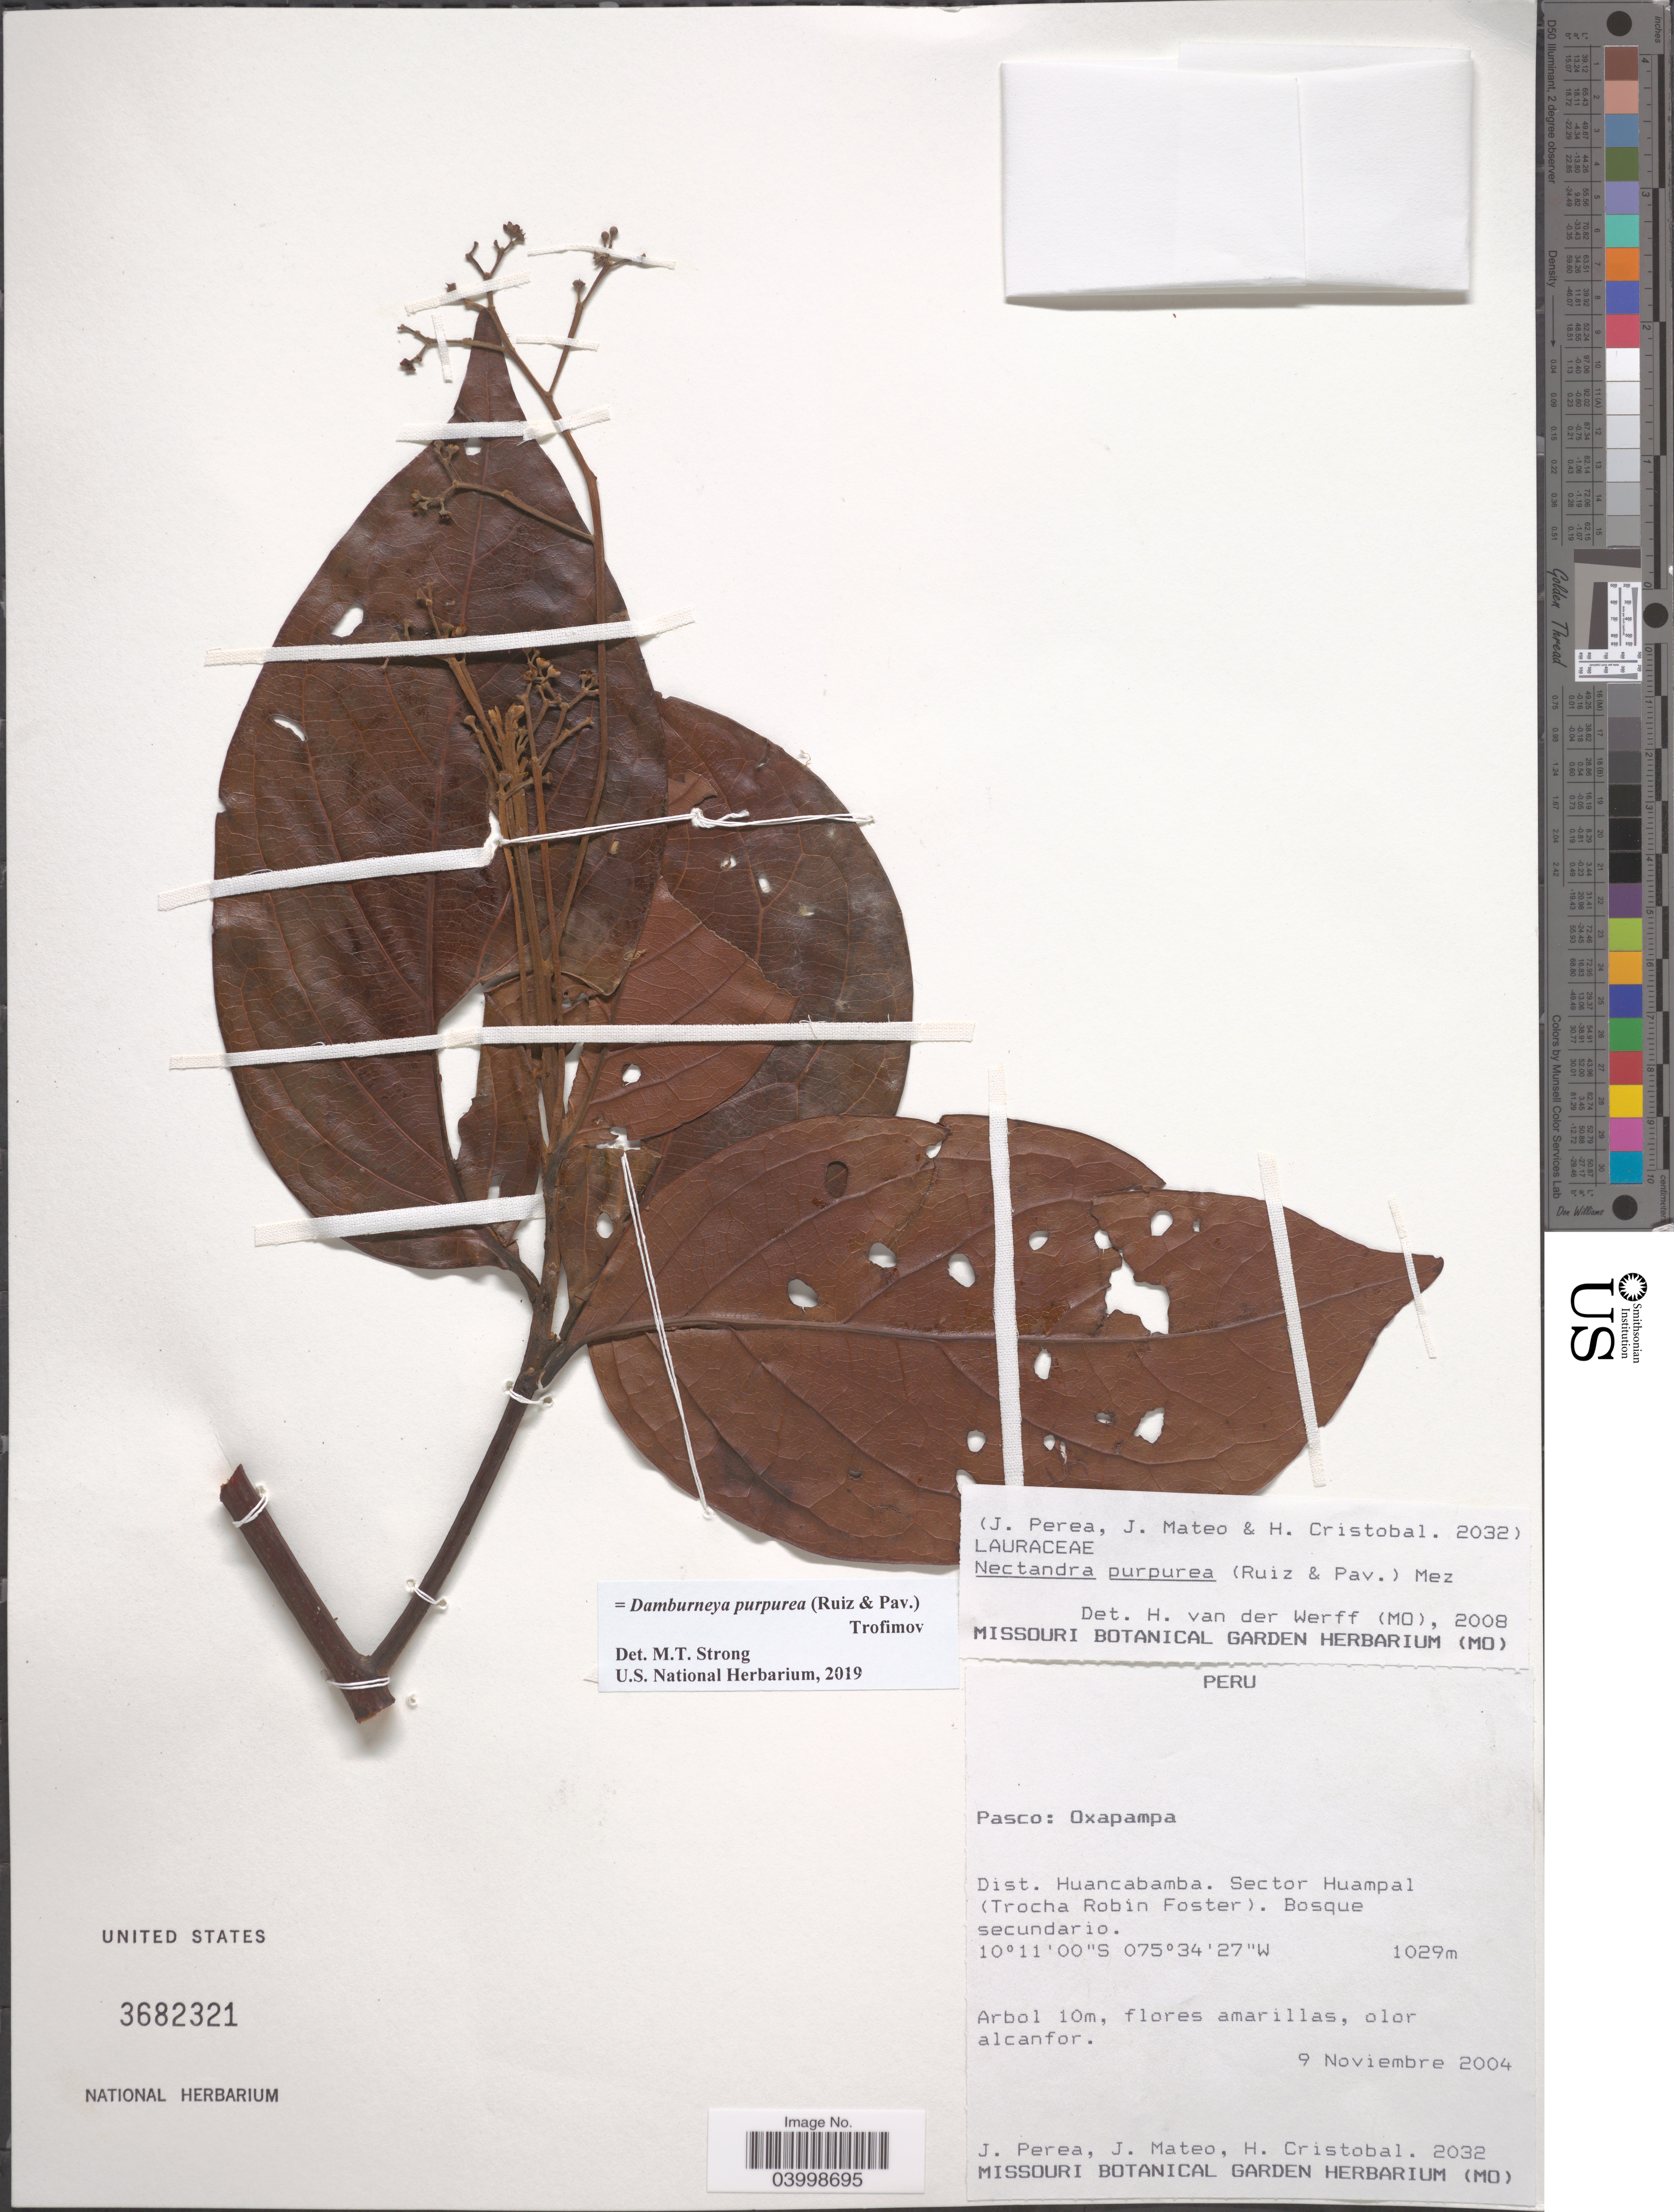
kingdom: Plantae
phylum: Tracheophyta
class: Magnoliopsida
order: Laurales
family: Lauraceae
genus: Damburneya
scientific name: Damburneya purpurea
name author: (Ruiz & Pav.) Trofimov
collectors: J. Perea, J. Mateo & H. Cristobal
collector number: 2032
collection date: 2004-11-09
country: Peru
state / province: Pasco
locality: Oxapampa. Dist. Huancabamba. Sector Huampal (Trocha Robin Foster).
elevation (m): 1029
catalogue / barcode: US 3682321